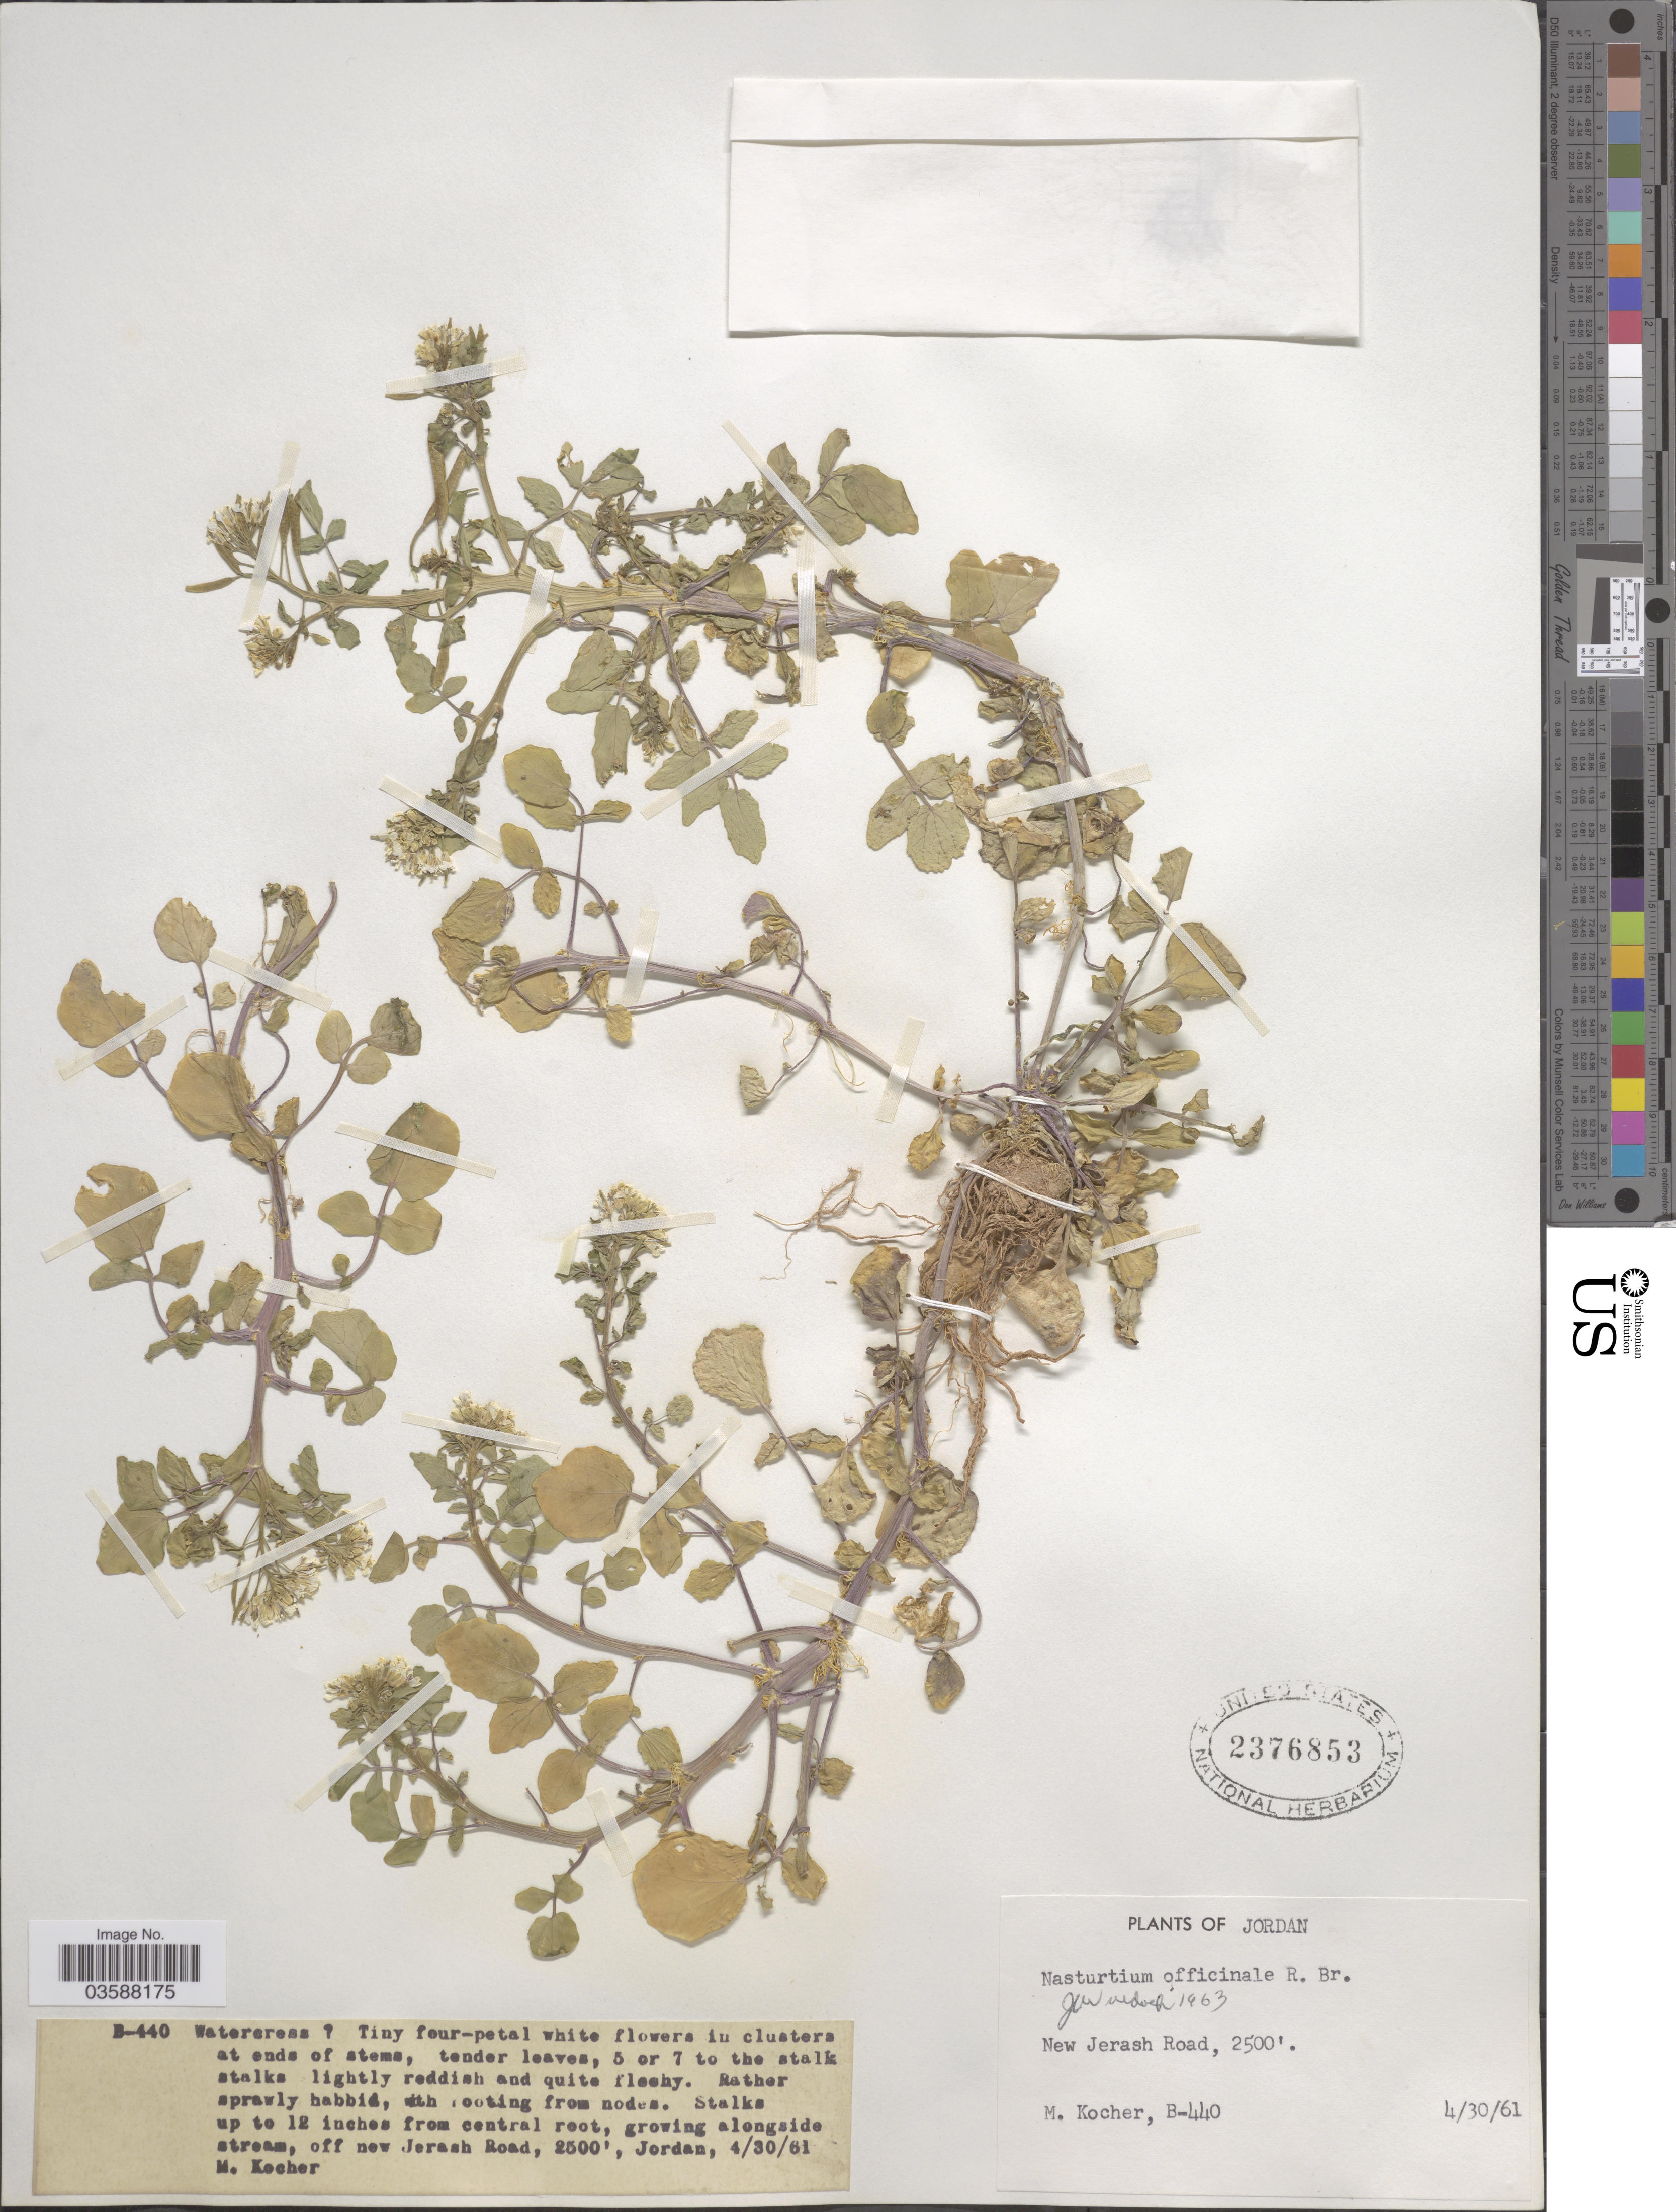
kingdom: Plantae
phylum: Tracheophyta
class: Magnoliopsida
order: Brassicales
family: Brassicaceae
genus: Nasturtium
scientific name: Nasturtium officinale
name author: R. Br.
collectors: M. Kocher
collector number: B-440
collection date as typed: Transcribed d/m/y: 30/4/61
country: Jordan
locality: Alongside stream, off New Jerash Road.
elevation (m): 762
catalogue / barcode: US 2376853